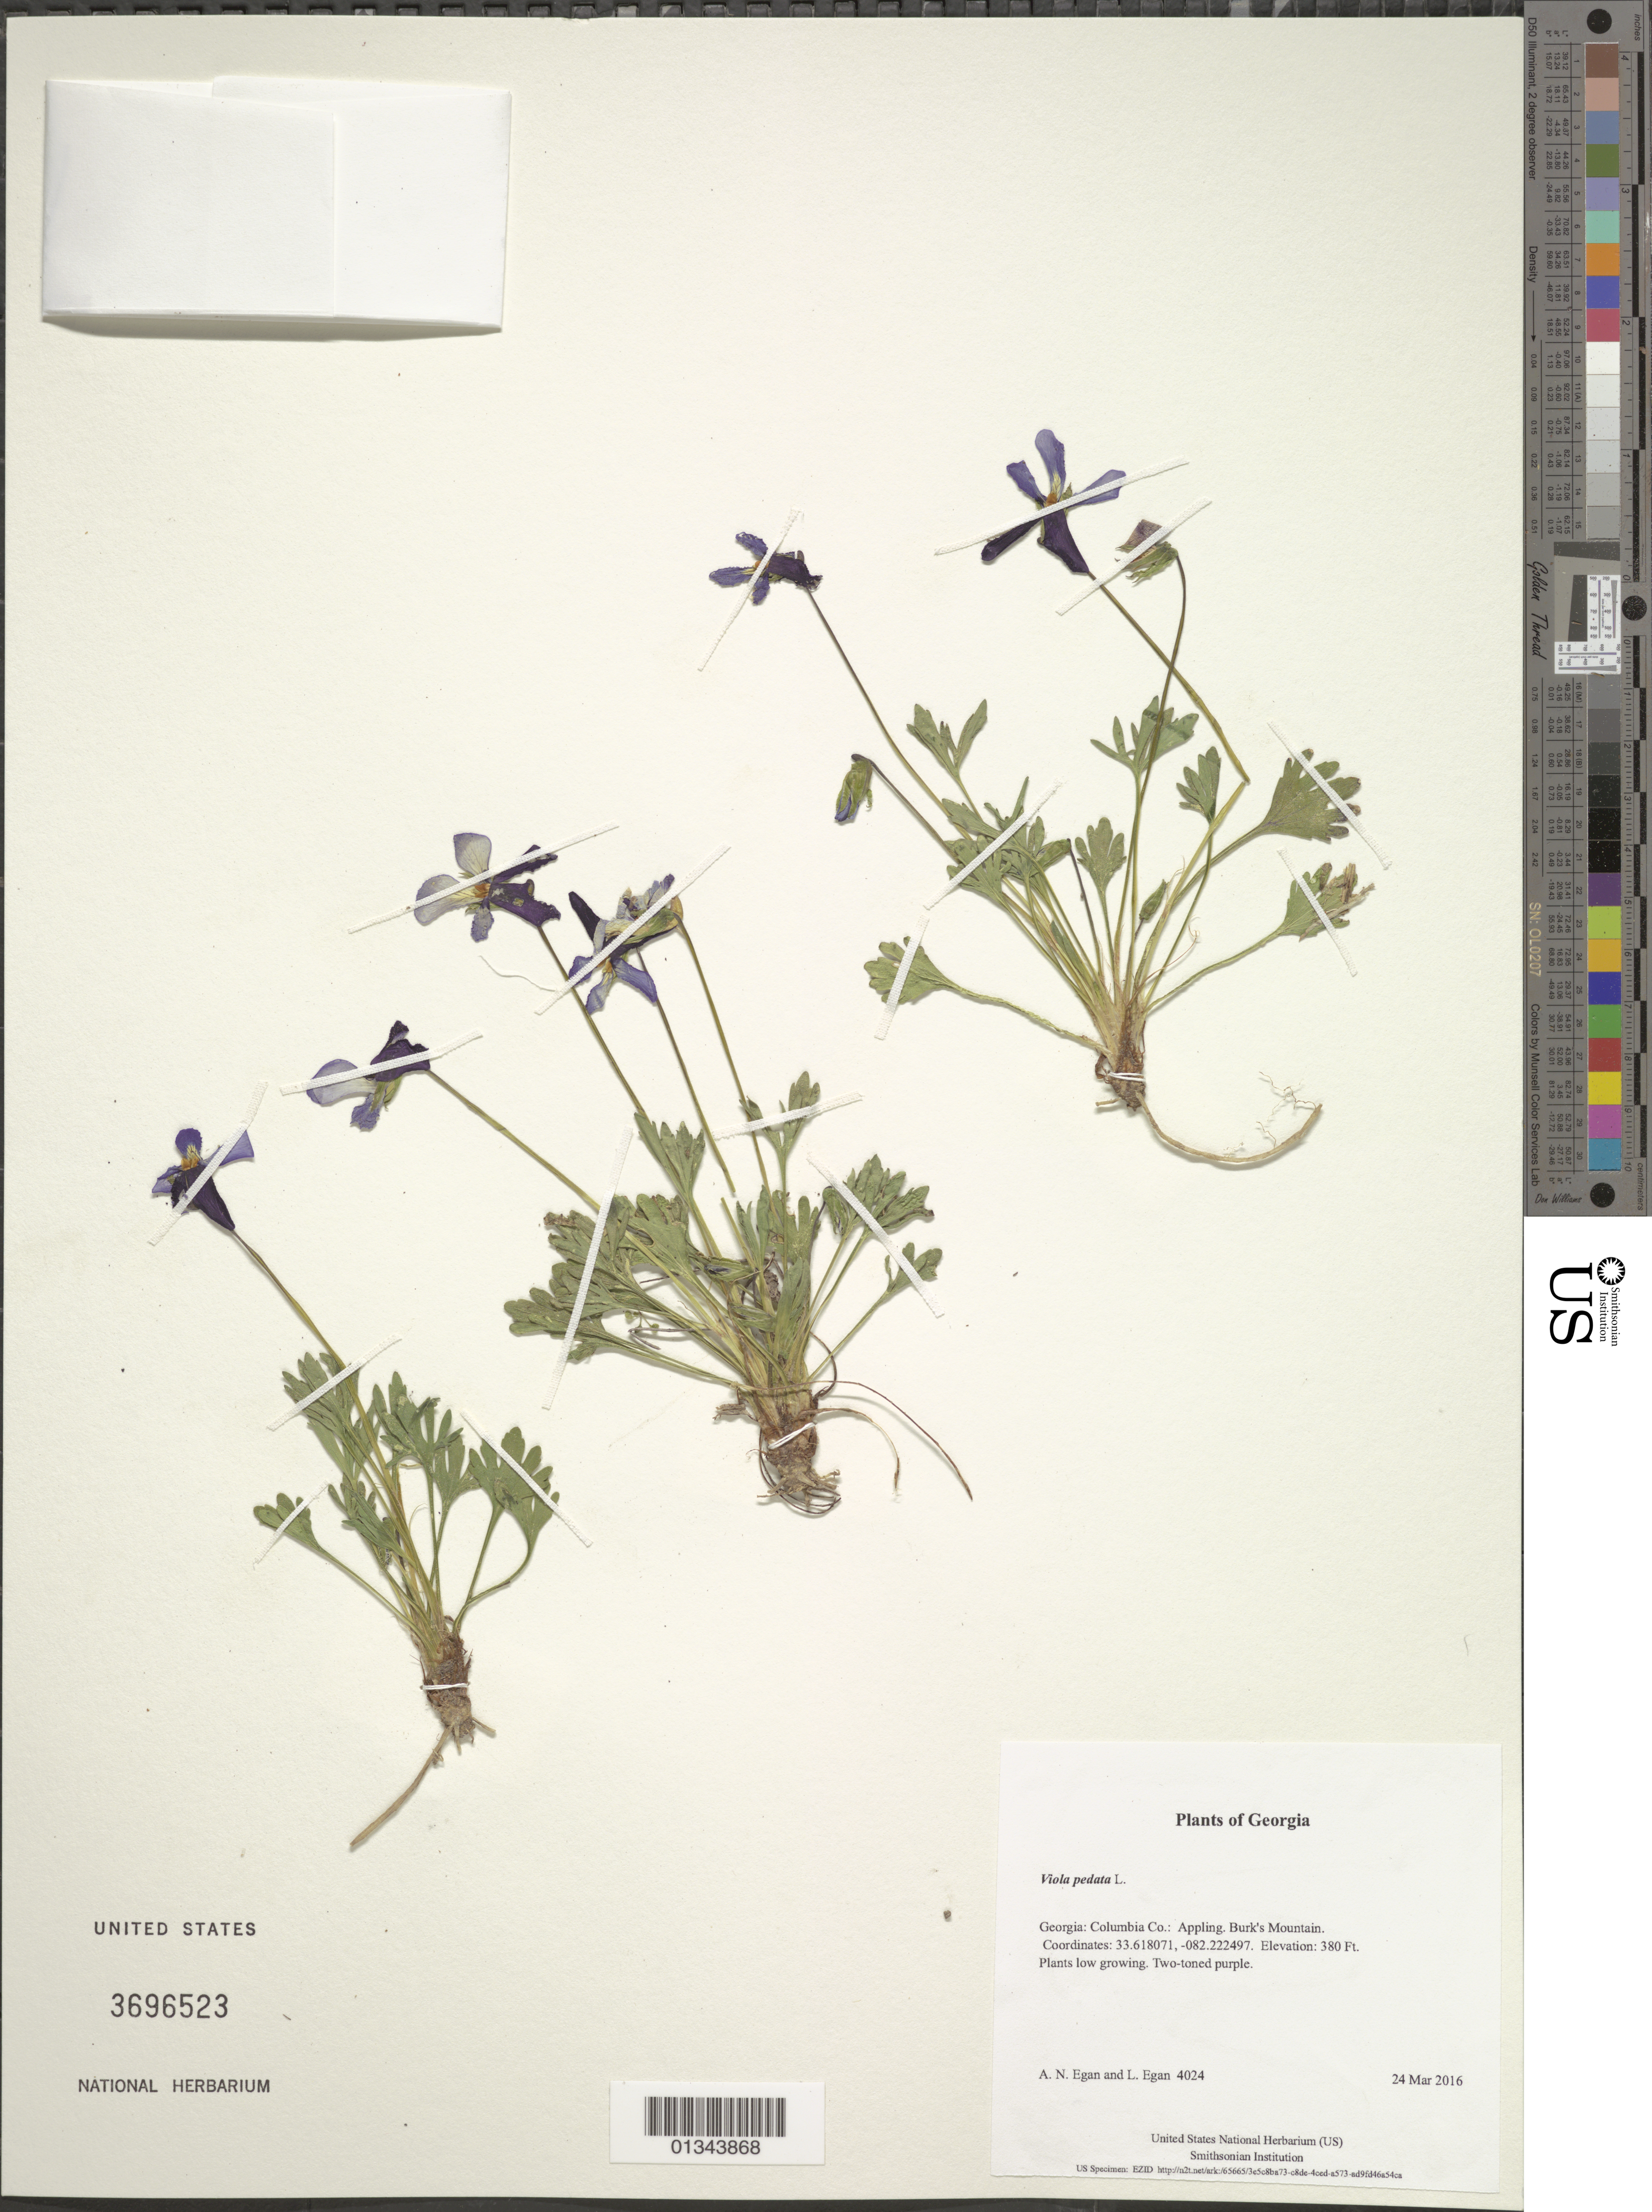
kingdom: Plantae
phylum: Tracheophyta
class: Magnoliopsida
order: Malpighiales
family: Violaceae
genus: Viola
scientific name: Viola pedata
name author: L.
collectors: A. N. Egan & L. Egan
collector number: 4024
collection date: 2016-03-24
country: United States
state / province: Georgia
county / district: Columbia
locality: Appling. Burk's Mountain.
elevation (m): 116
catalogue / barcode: US 3696523